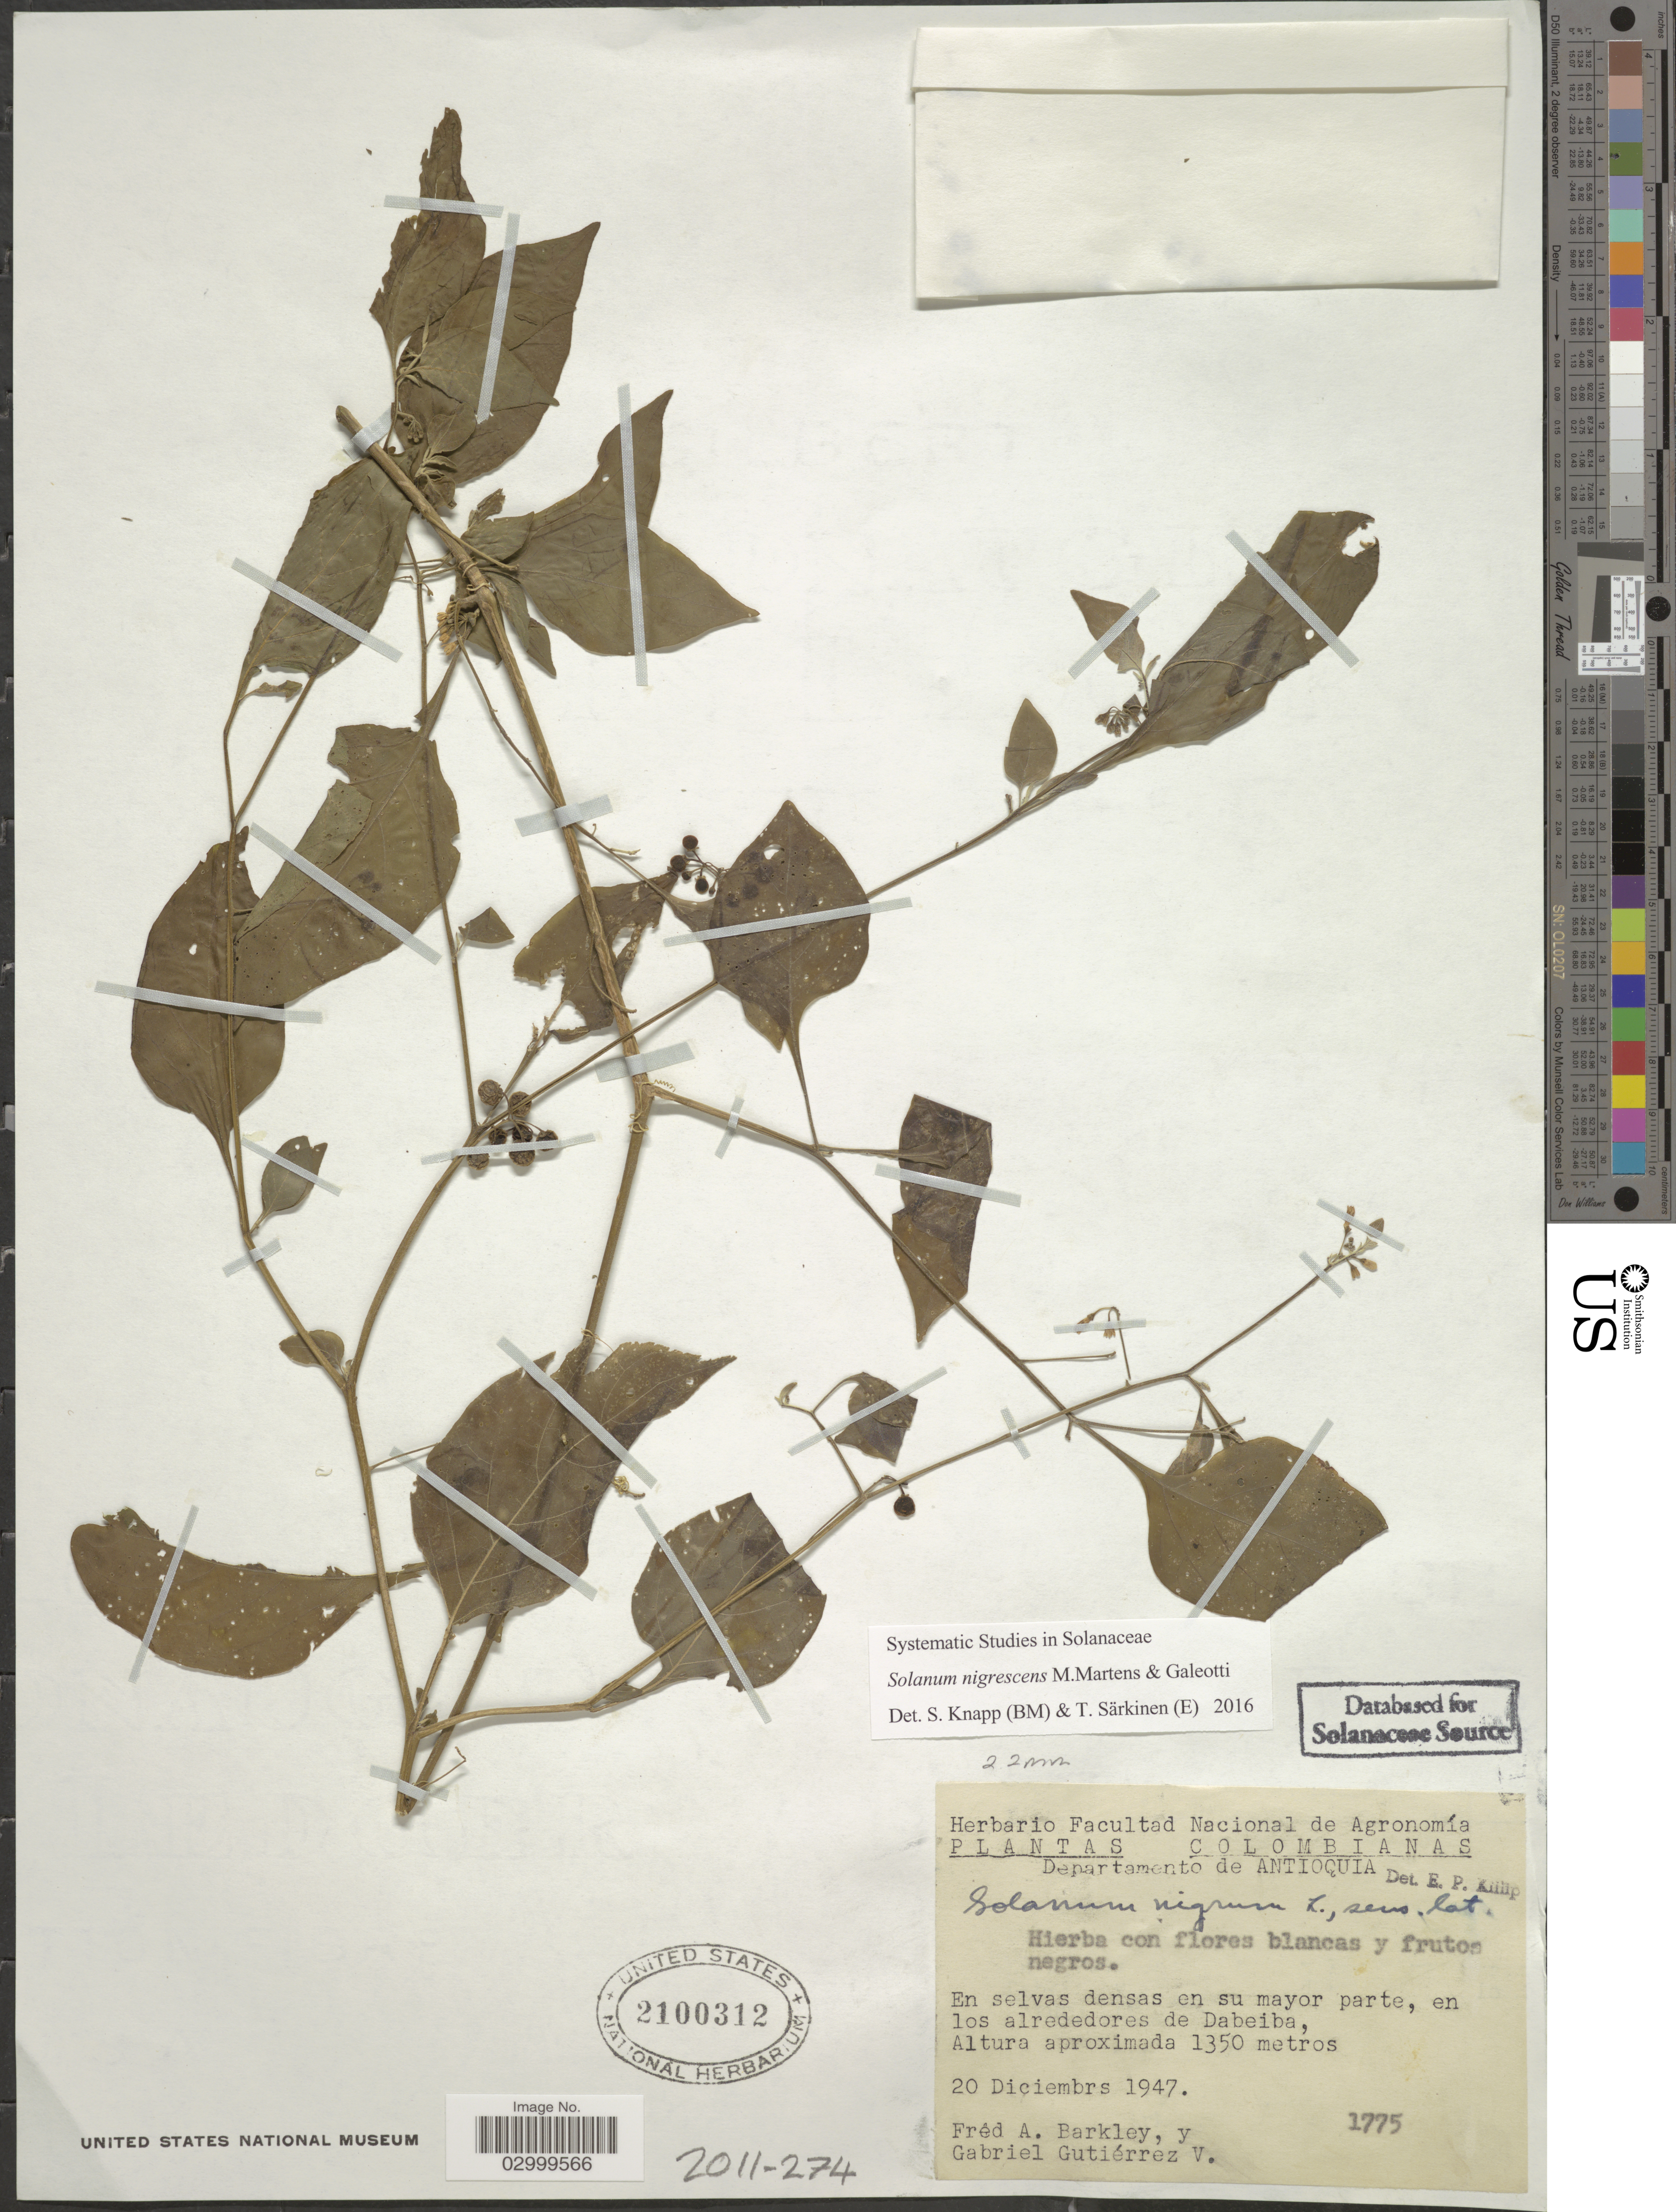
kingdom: Plantae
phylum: Tracheophyta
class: Magnoliopsida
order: Solanales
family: Solanaceae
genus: Solanum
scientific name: Solanum nigrescens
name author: M. Martens & Galeotti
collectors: F. A. Barkley & G. Gutiérrez V.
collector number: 1775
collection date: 1947-12-20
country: Colombia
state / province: Antioquia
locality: Departamento de Antioquia. En los alrededores de Dabeiba.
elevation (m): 1350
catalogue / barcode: US 2100312